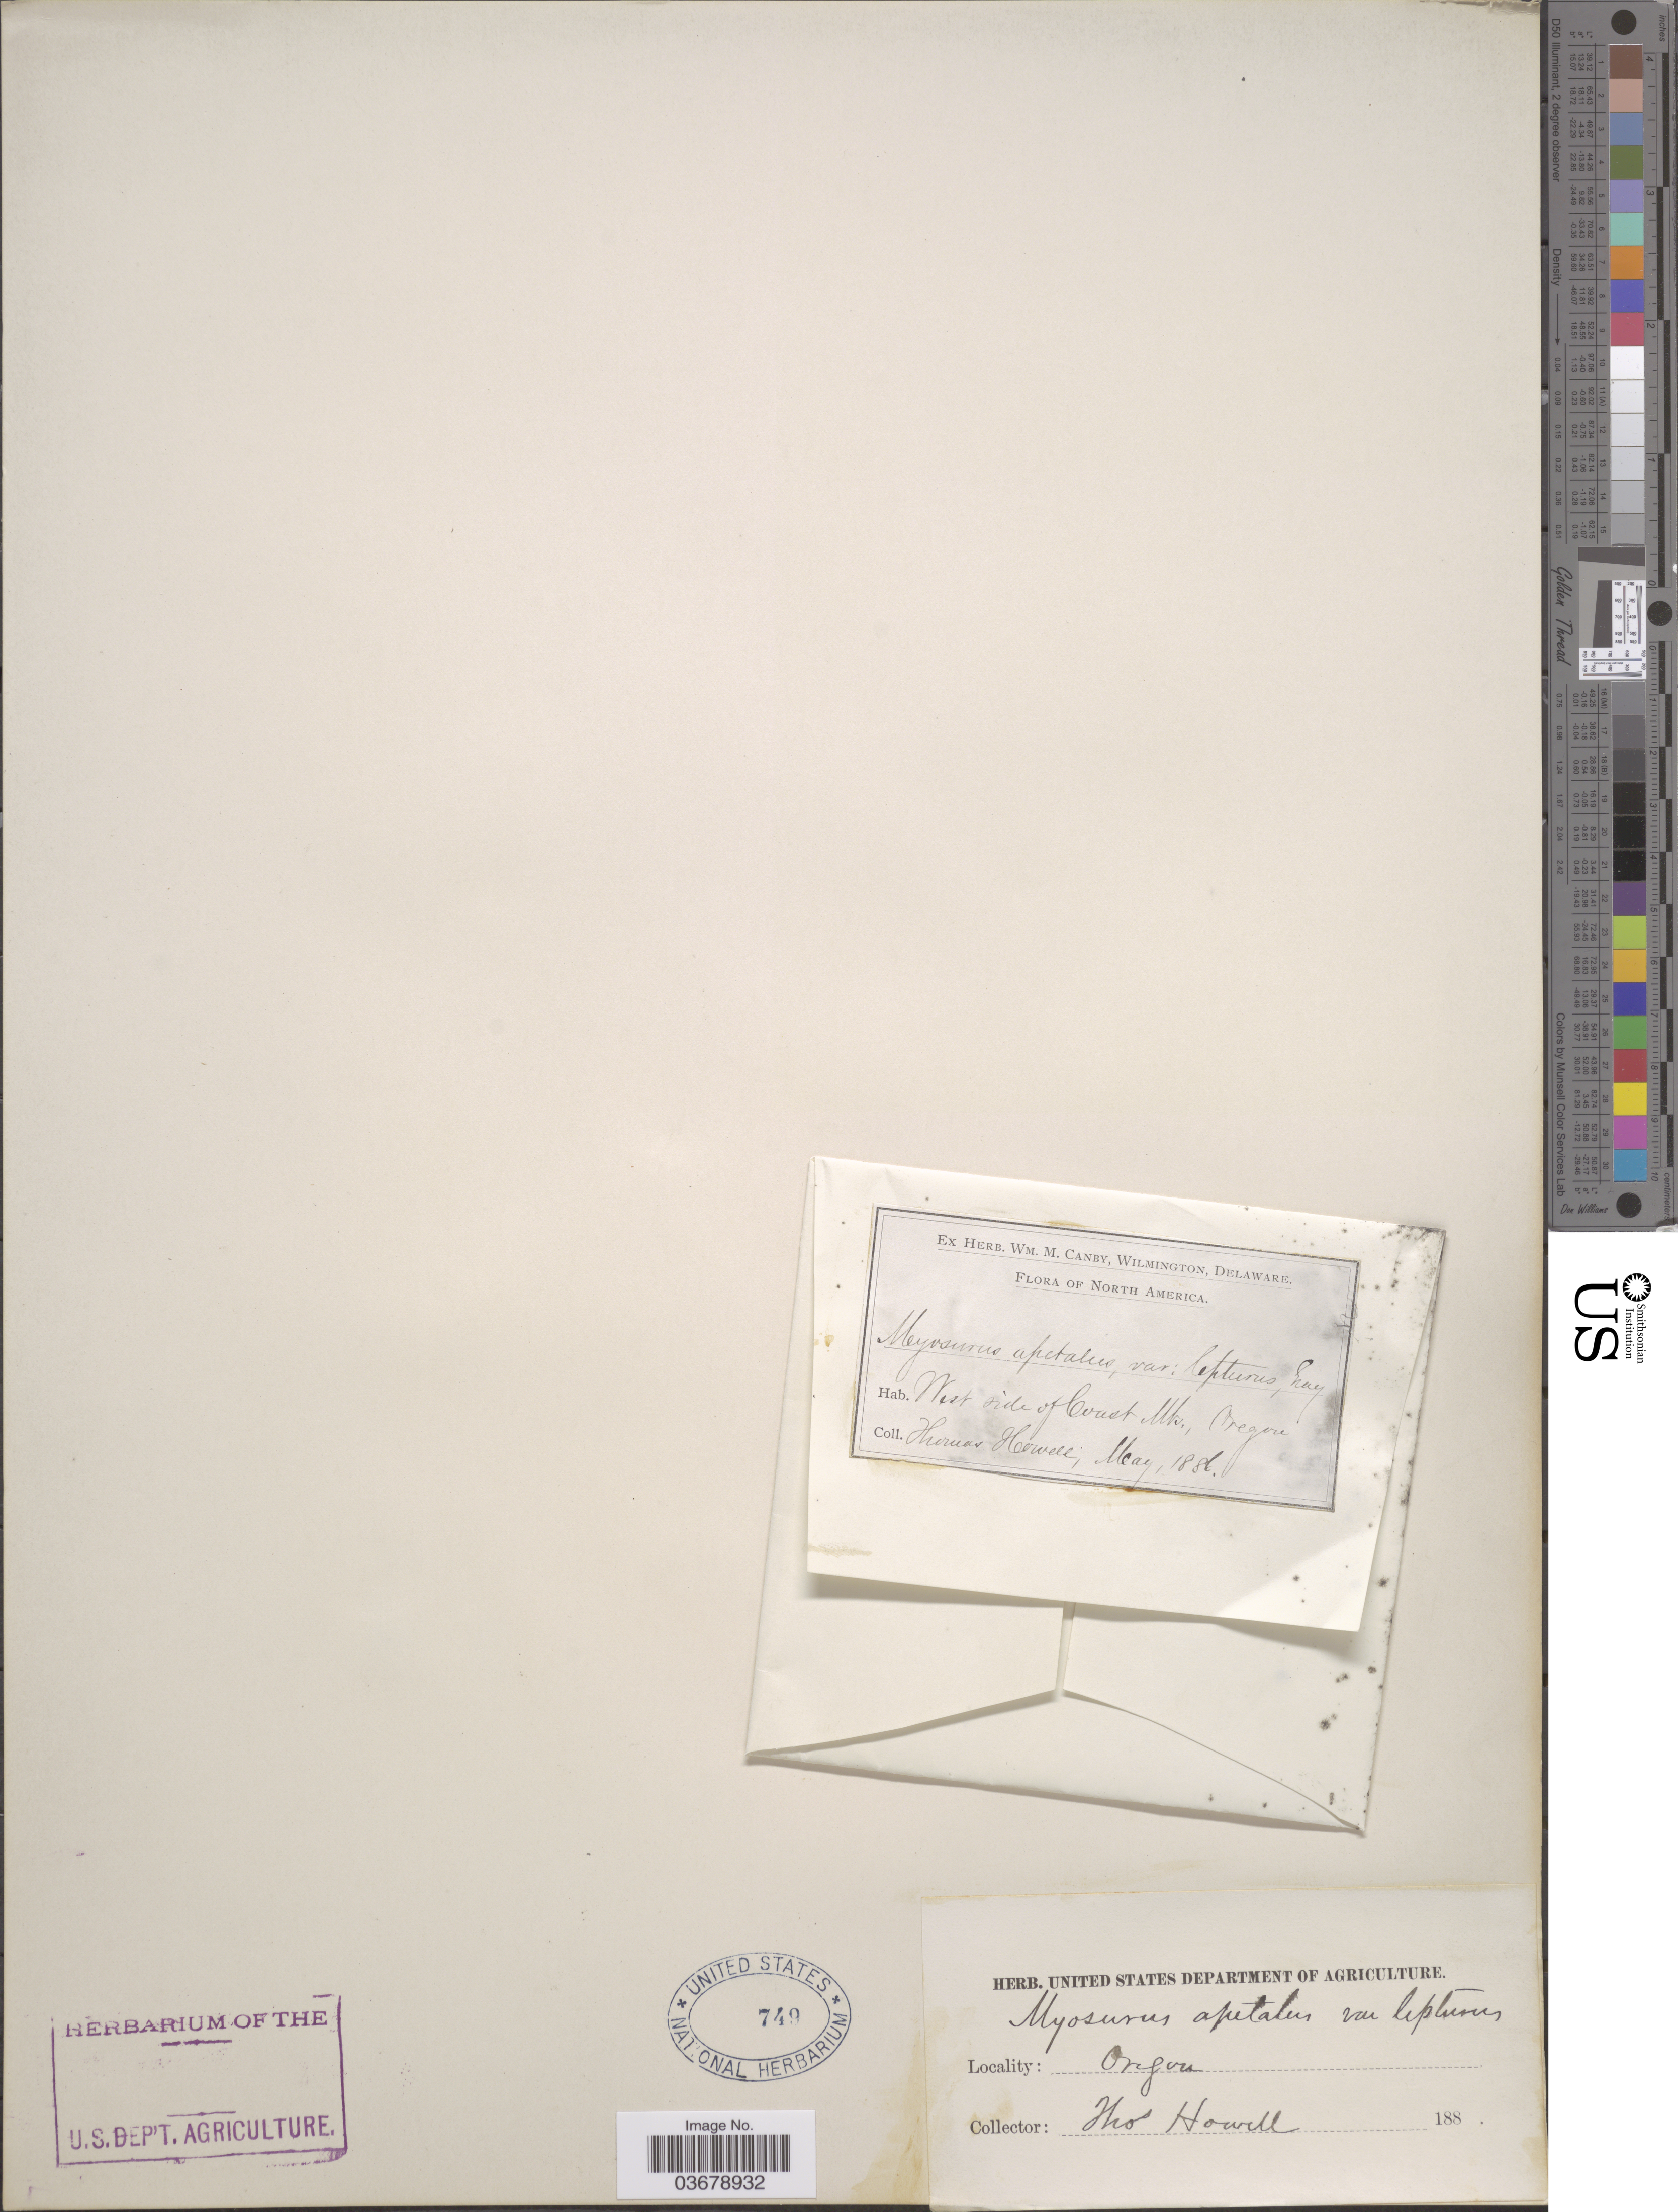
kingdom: Plantae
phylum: Tracheophyta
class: Magnoliopsida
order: Ranunculales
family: Ranunculaceae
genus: Myosurus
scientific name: Myosurus lepturus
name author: (A. Gray) Howell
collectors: T. Howell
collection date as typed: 188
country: United States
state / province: Oregon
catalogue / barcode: US 749